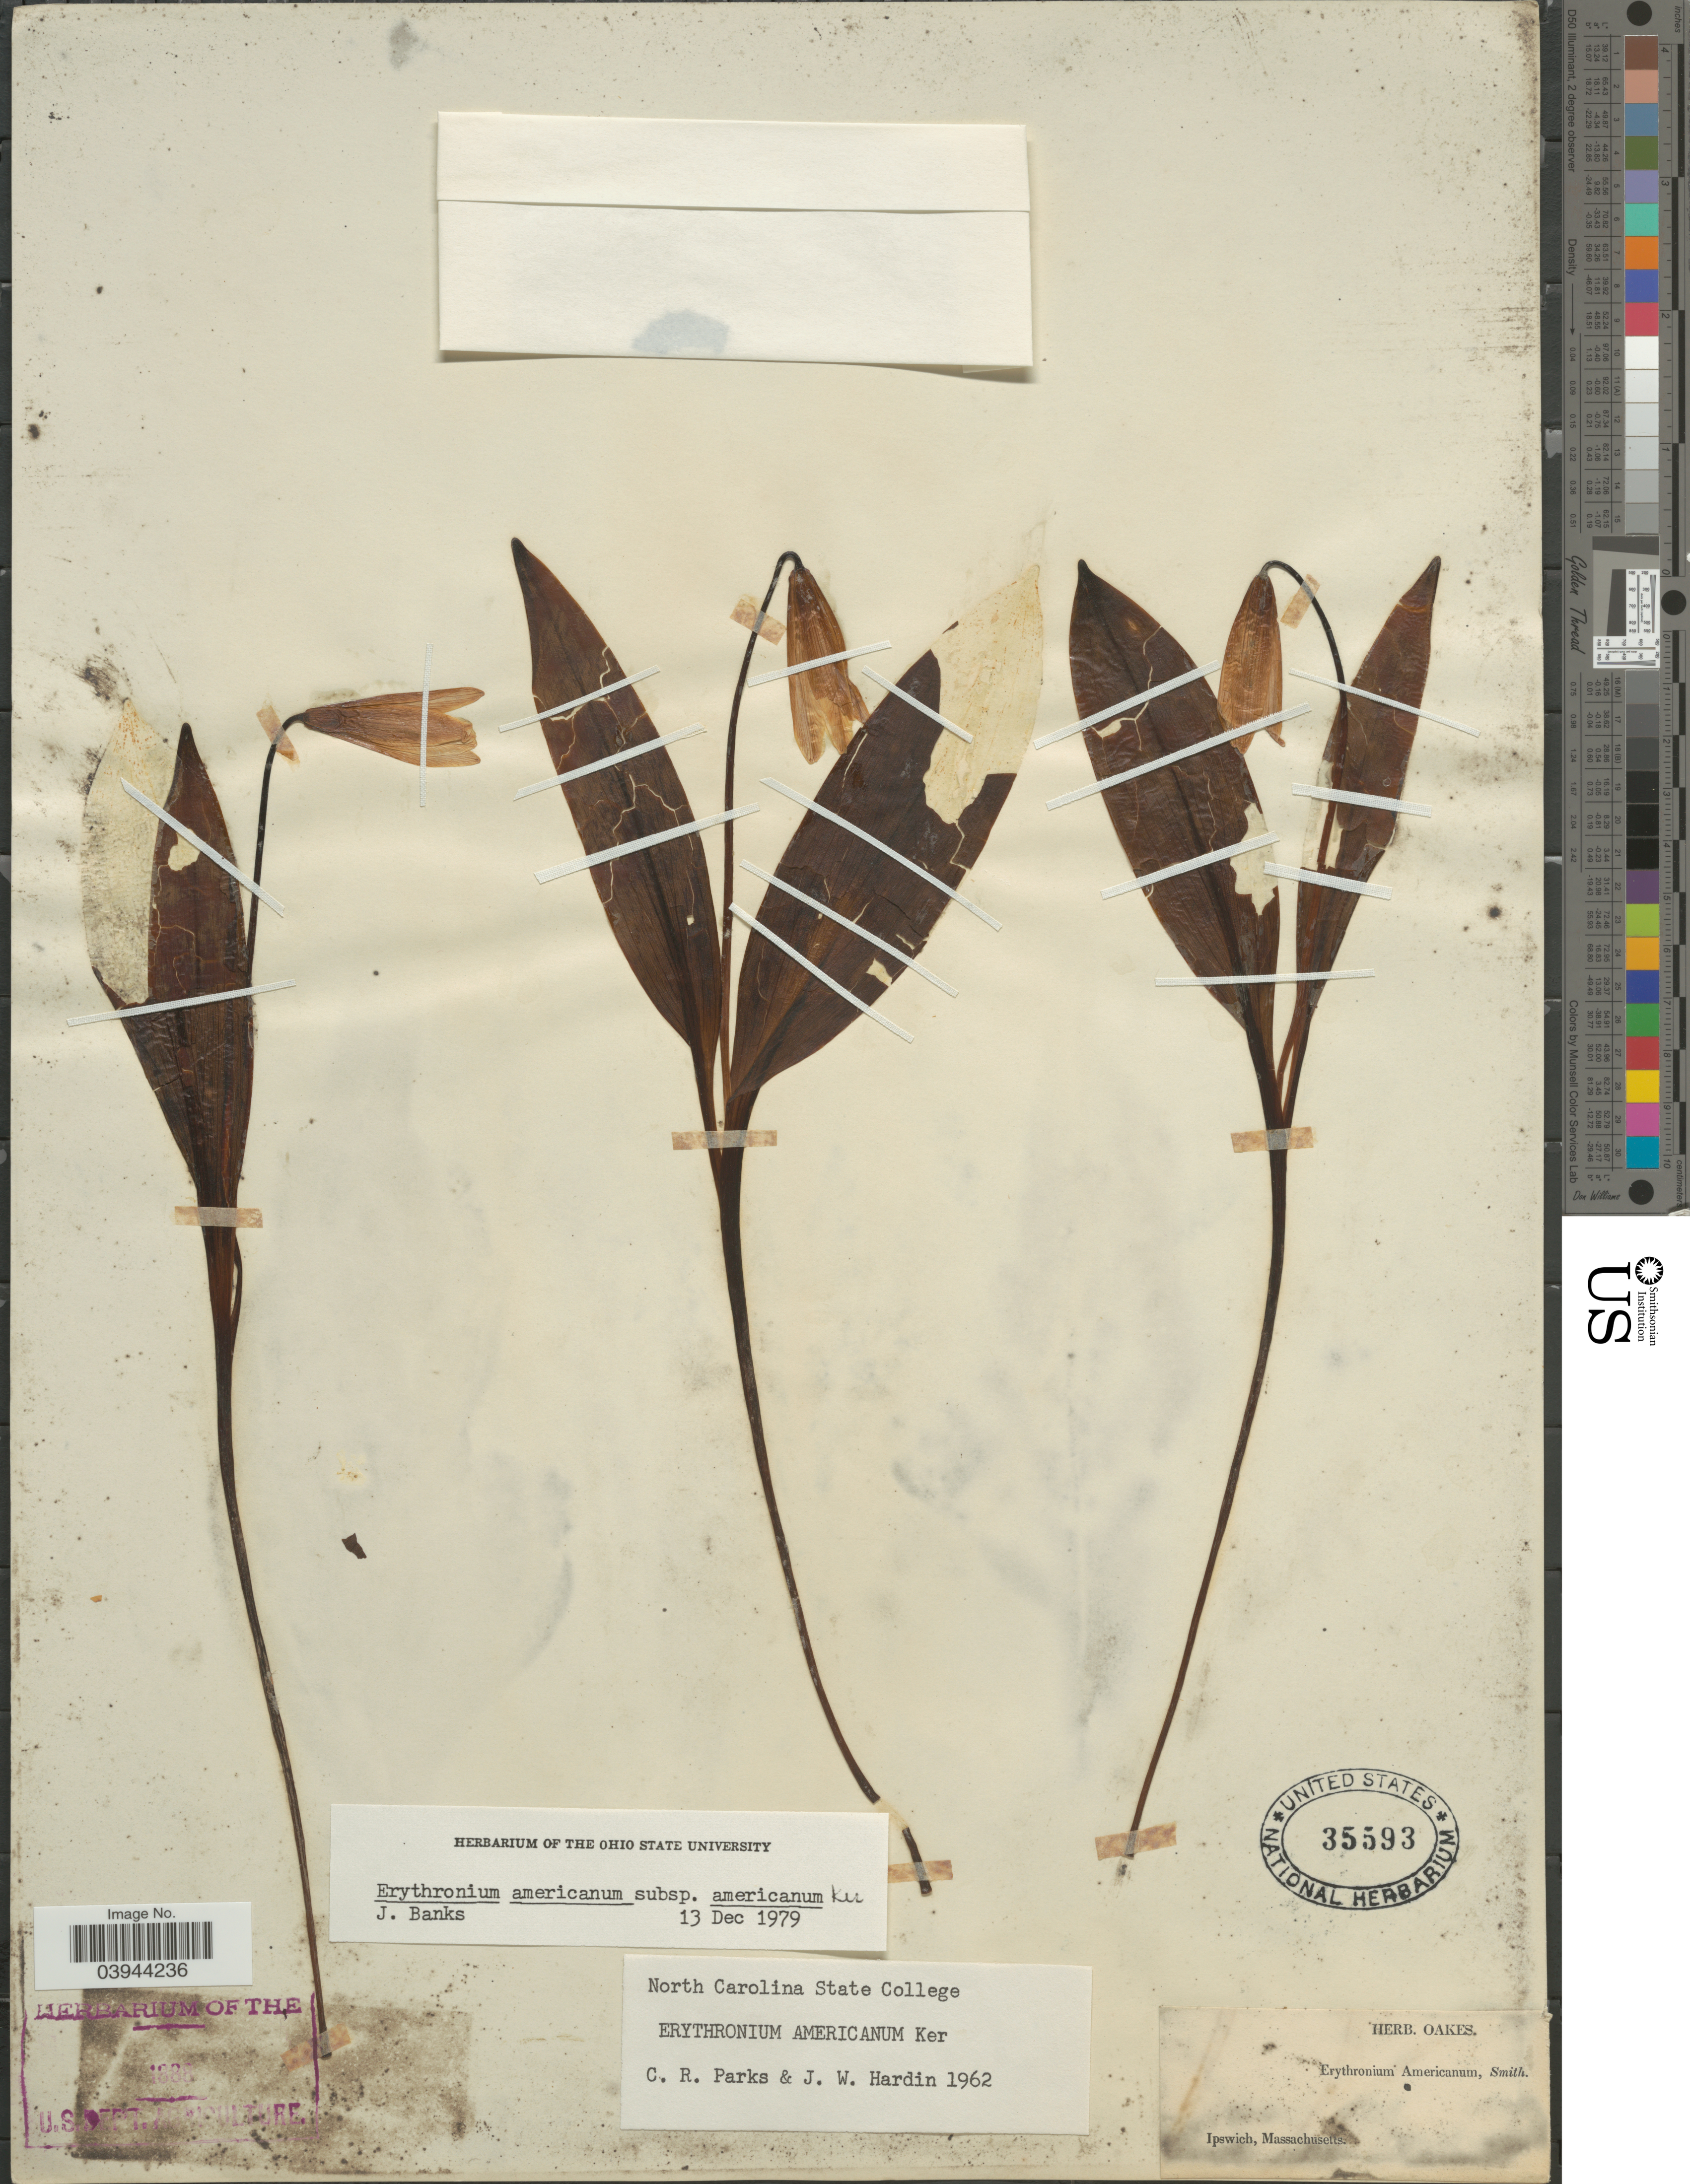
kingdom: Plantae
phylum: Tracheophyta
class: Liliopsida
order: Liliales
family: Liliaceae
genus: Erythronium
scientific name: Erythronium americanum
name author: Ker Gawl.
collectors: ex herb. Oakes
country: United States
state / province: Massachusetts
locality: Ipswich.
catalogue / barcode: US 35593